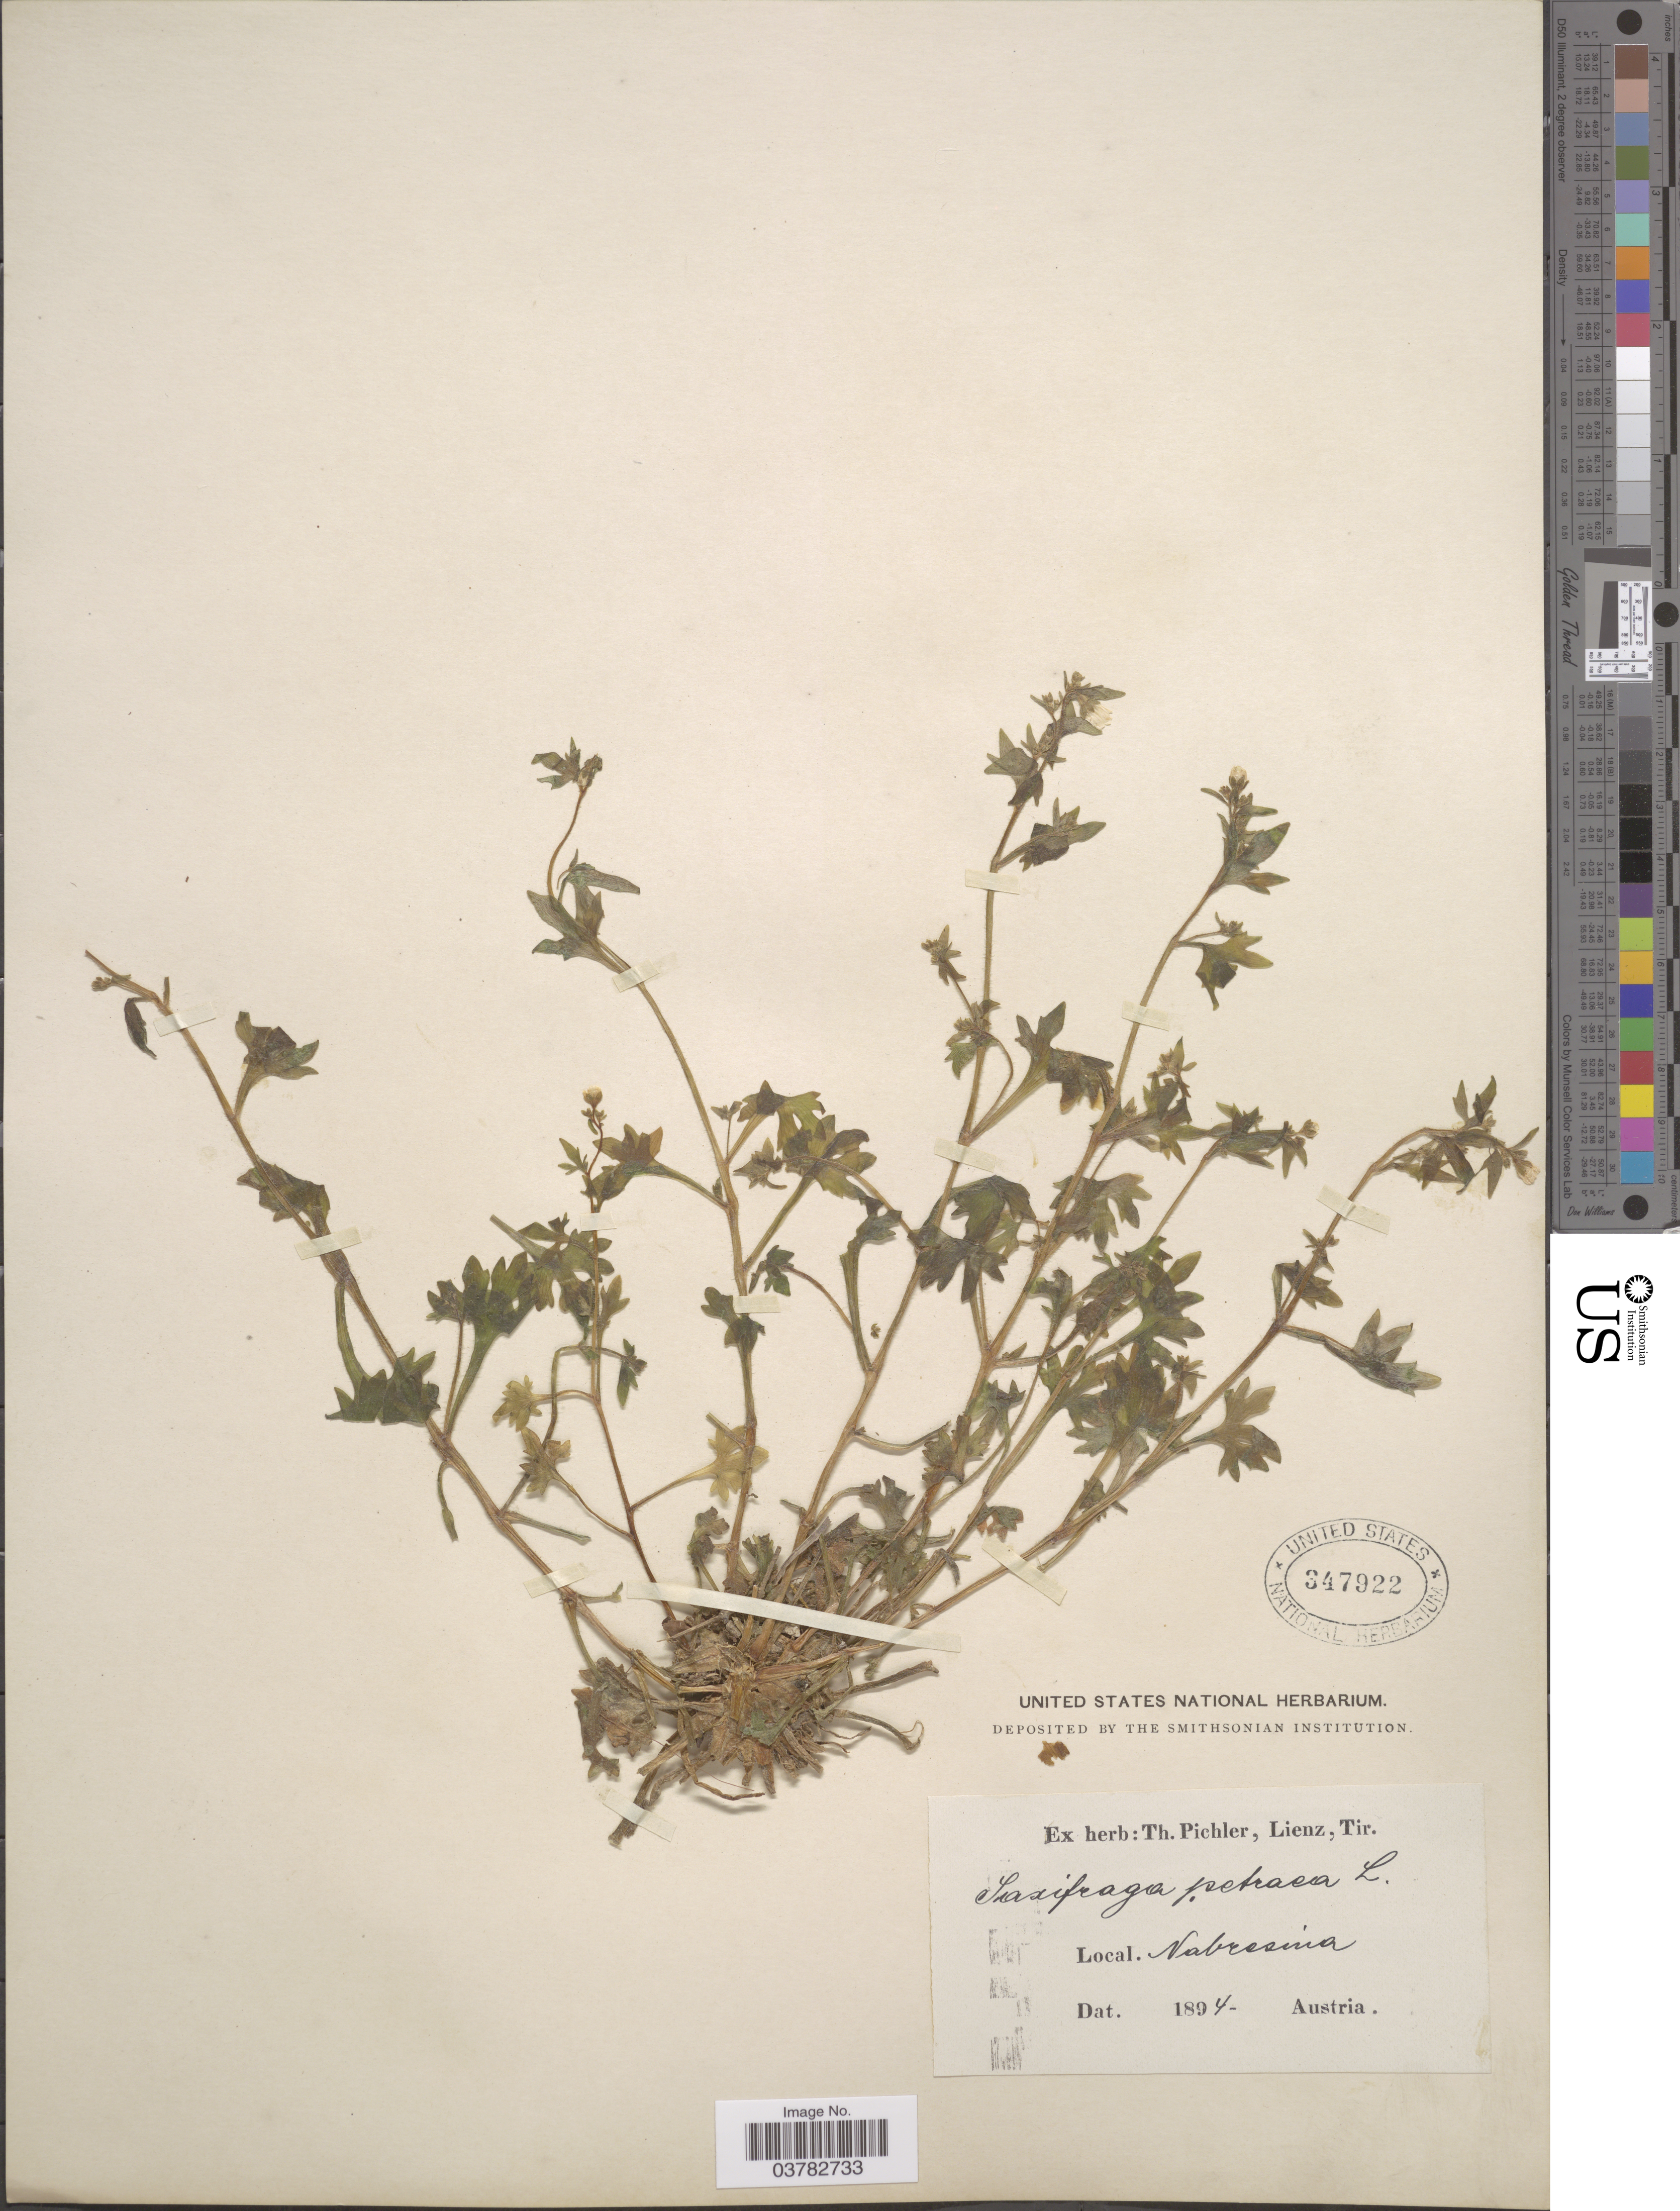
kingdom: Plantae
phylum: Tracheophyta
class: Magnoliopsida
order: Saxifragales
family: Saxifragaceae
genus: Saxifraga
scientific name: Saxifraga petraea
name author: L.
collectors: ex herb. T. Pichler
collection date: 1894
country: Austria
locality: Nabresina.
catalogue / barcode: US 347922